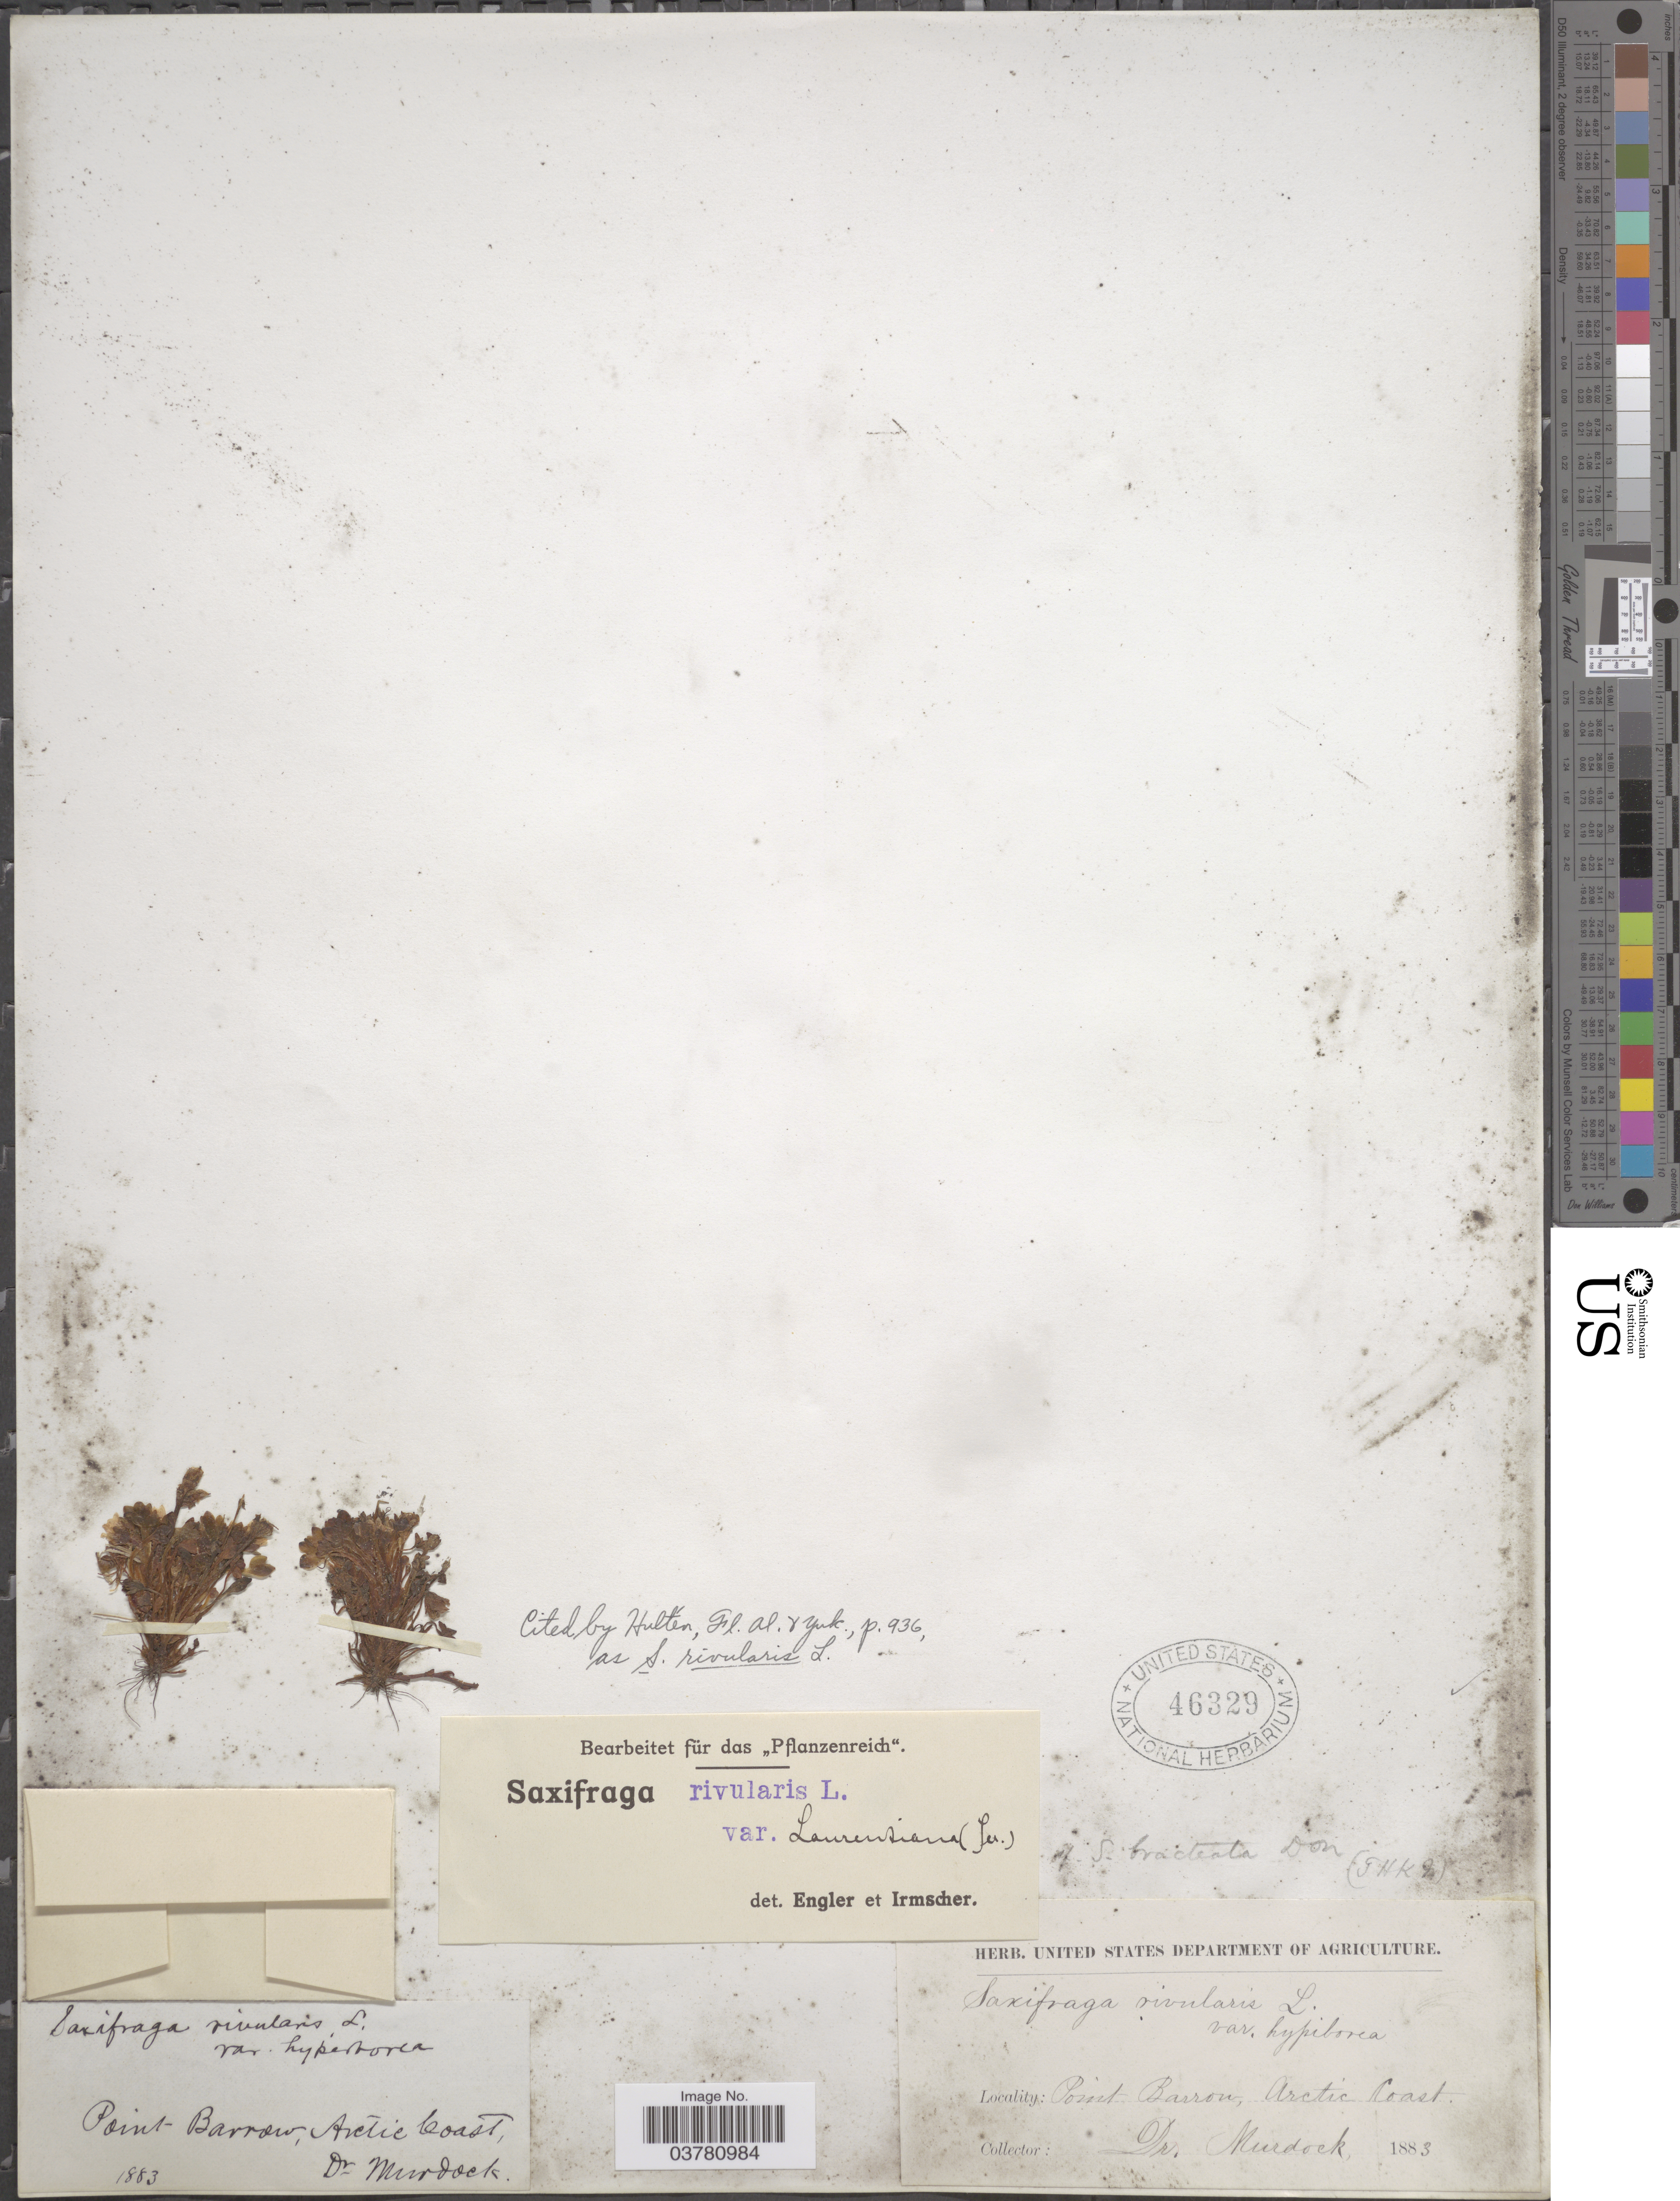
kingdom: Plantae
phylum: Tracheophyta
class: Magnoliopsida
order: Saxifragales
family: Saxifragaceae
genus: Saxifraga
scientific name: Saxifraga rivularis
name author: L.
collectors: -. Murdock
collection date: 1883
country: United States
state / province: Alaska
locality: Point Barrow, Arctic Coast.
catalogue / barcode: US 46329